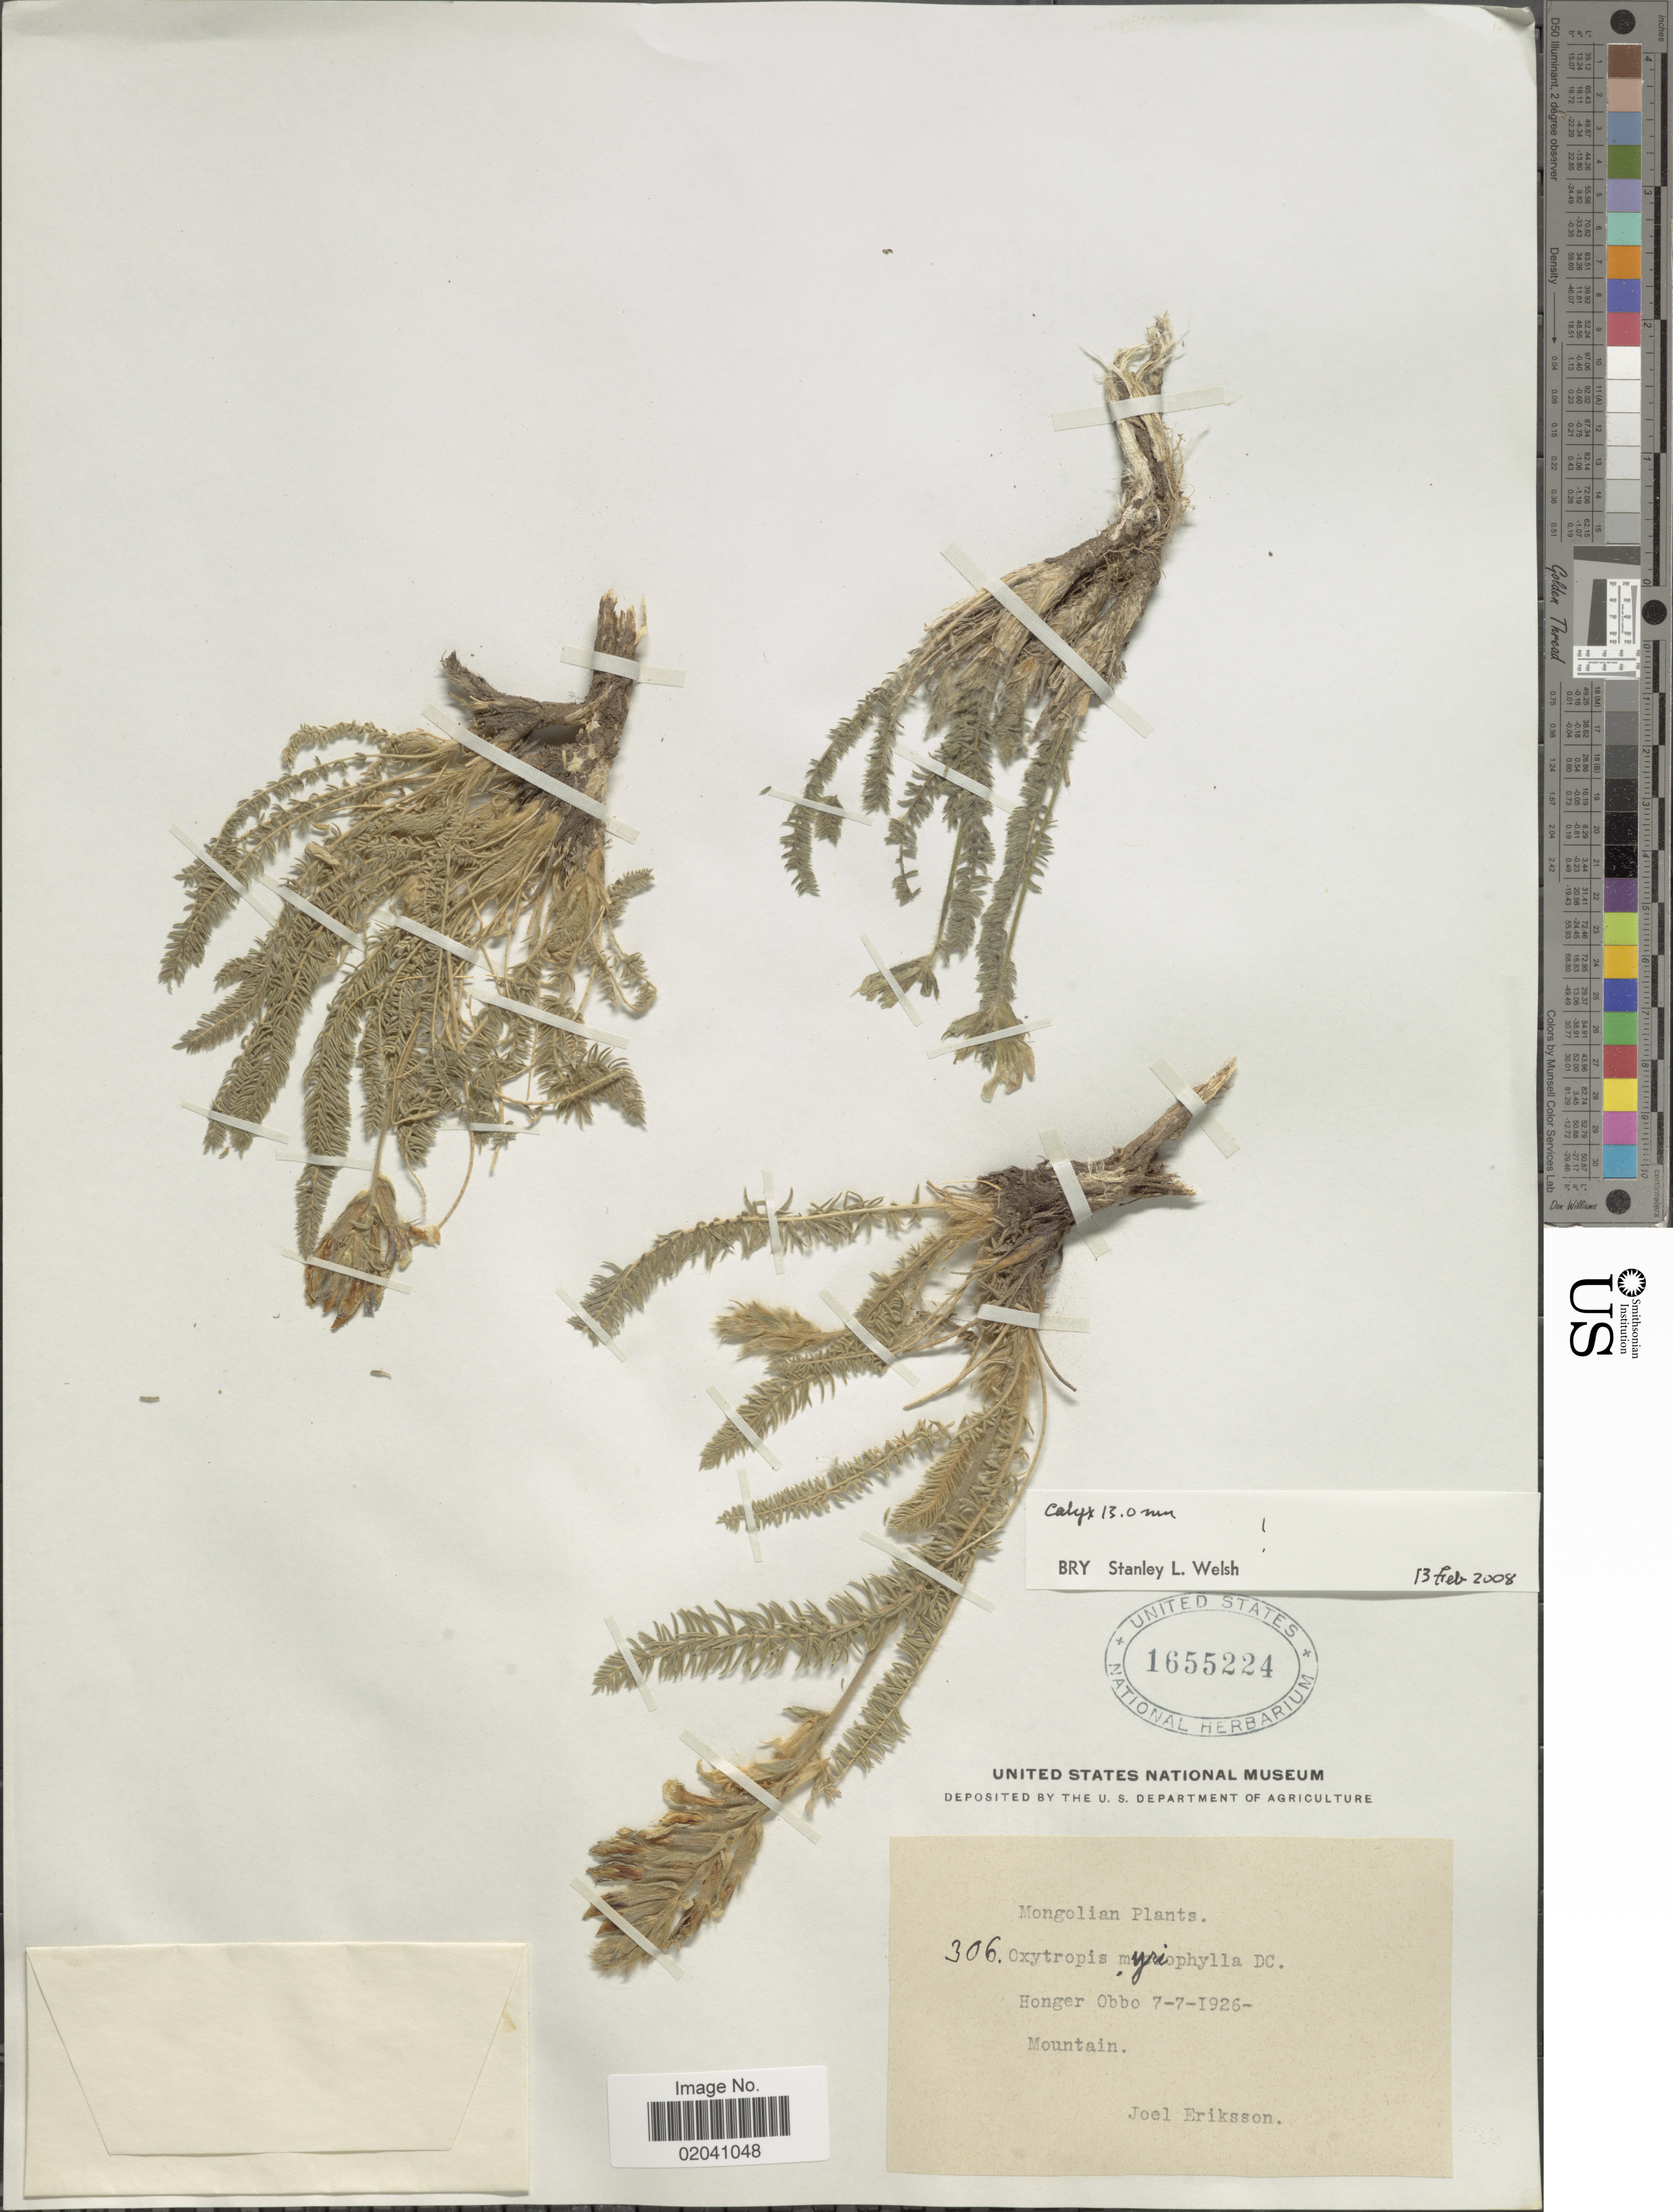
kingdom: Plantae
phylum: Tracheophyta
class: Magnoliopsida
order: Fabales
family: Fabaceae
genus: Oxytropis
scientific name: Oxytropis myriophylla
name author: (Pall.) DC.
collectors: J. Erikson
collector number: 306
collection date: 1926-07-07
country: Mongolia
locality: Honger Obbo, Mountain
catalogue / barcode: US 1655224